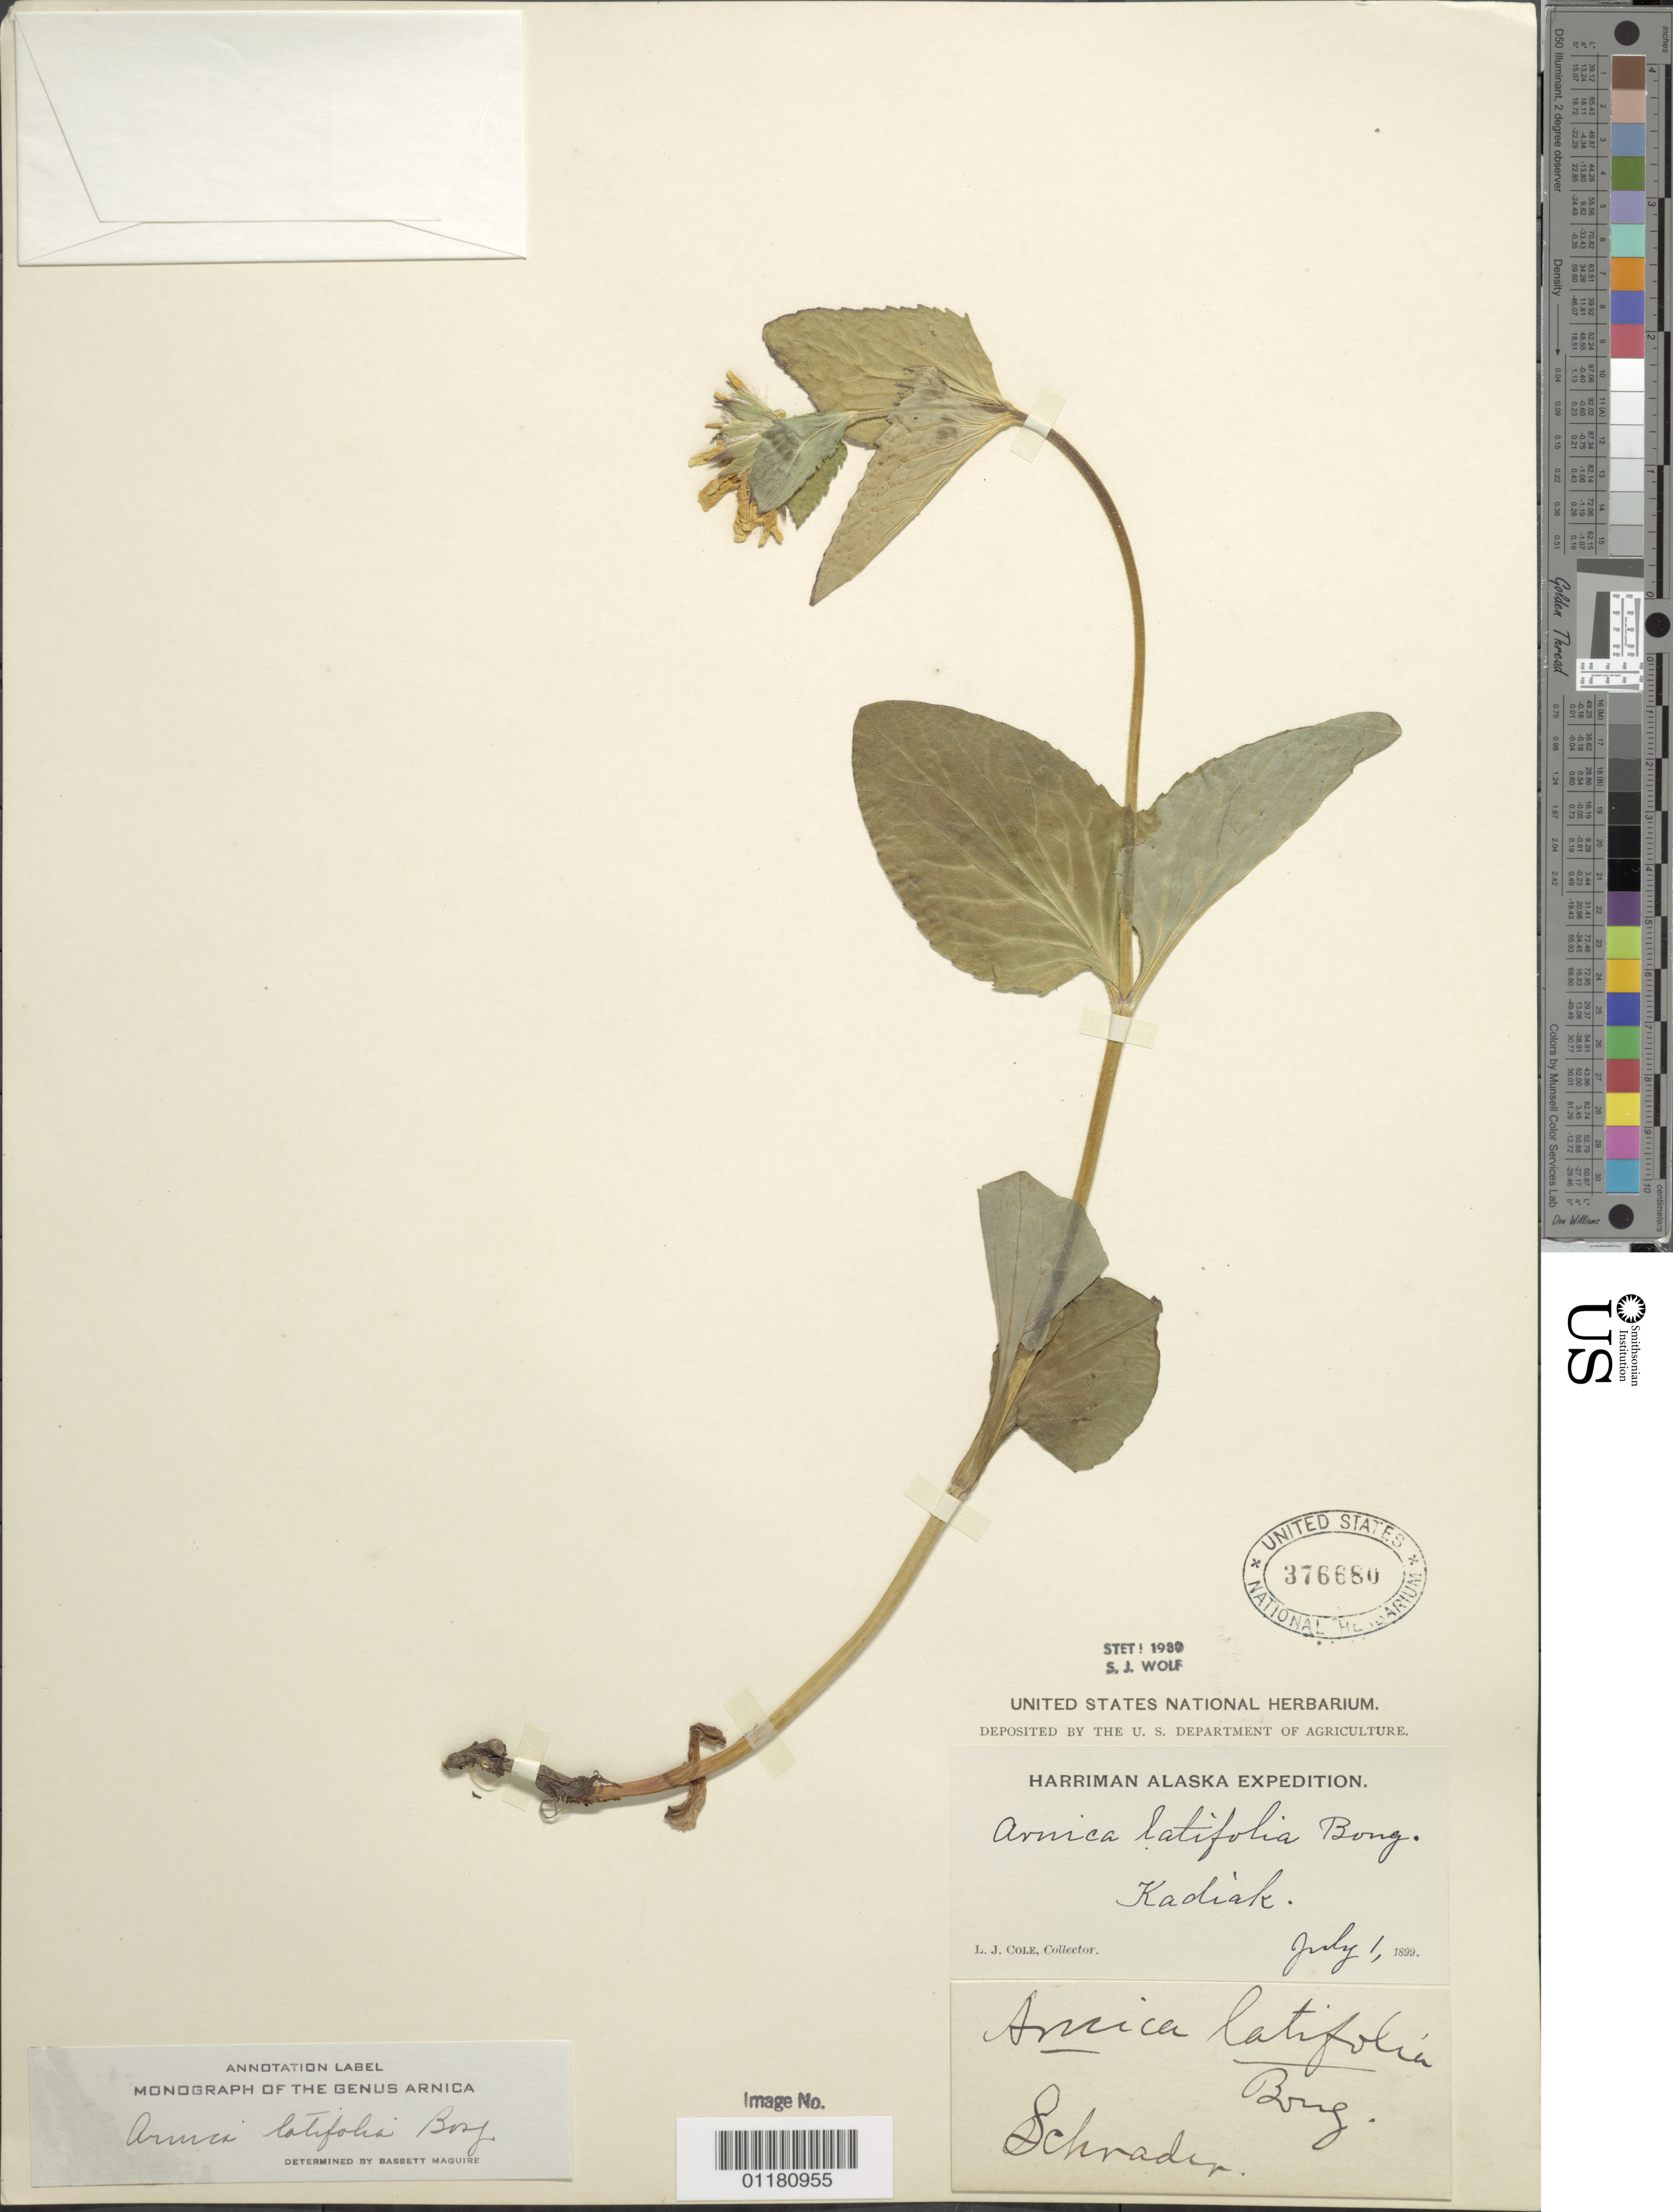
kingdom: Plantae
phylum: Tracheophyta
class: Magnoliopsida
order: Asterales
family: Asteraceae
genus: Arnica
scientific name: Arnica latifolia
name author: Bong.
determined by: Maguire, Bassett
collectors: L. Cole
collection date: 1899-07-01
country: United States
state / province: Alaska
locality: Kadiak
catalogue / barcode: US 376680